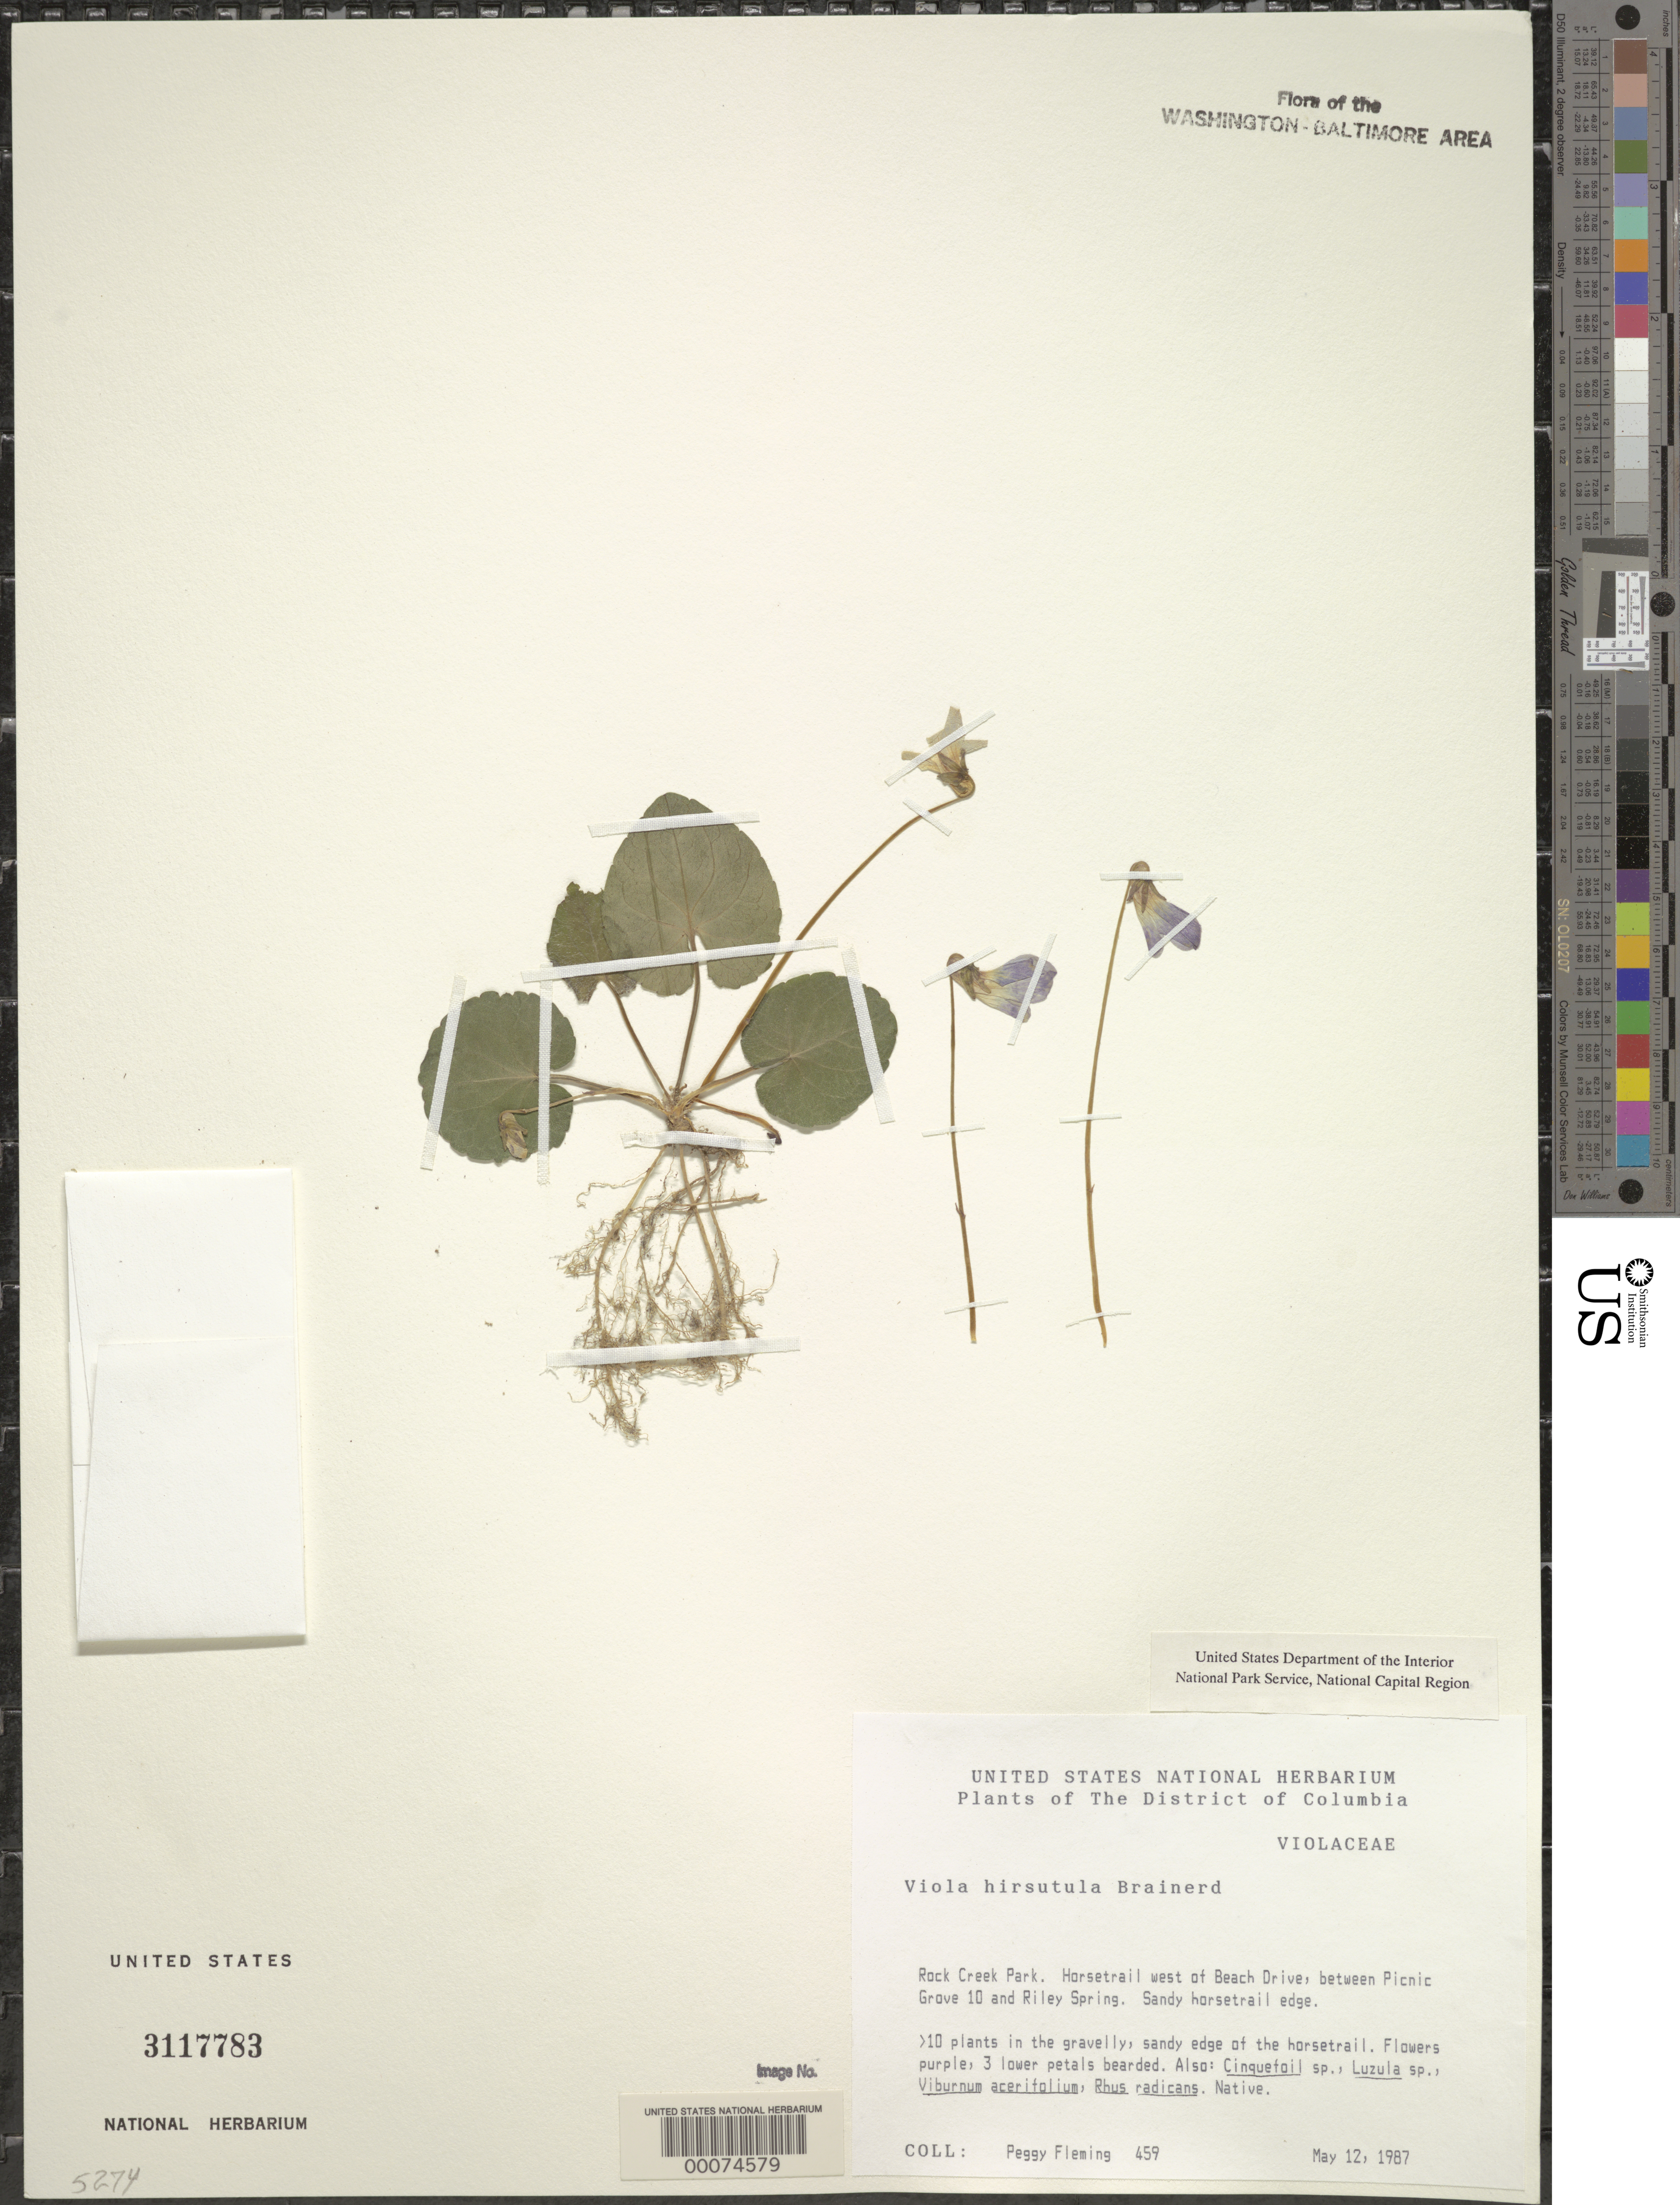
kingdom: Plantae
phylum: Tracheophyta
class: Magnoliopsida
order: Malpighiales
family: Violaceae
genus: Viola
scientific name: Viola hirsutula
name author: Brainerd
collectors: P. Fleming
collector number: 459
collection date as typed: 12 May 1987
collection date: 1987-05-12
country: United States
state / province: District of Columbia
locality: Rock Creek Park. Horsetrail west of Beach Drive,between Picnic Rock Creek Park and vicinity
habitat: Sandy horsetrail edge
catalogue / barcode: US 3117783